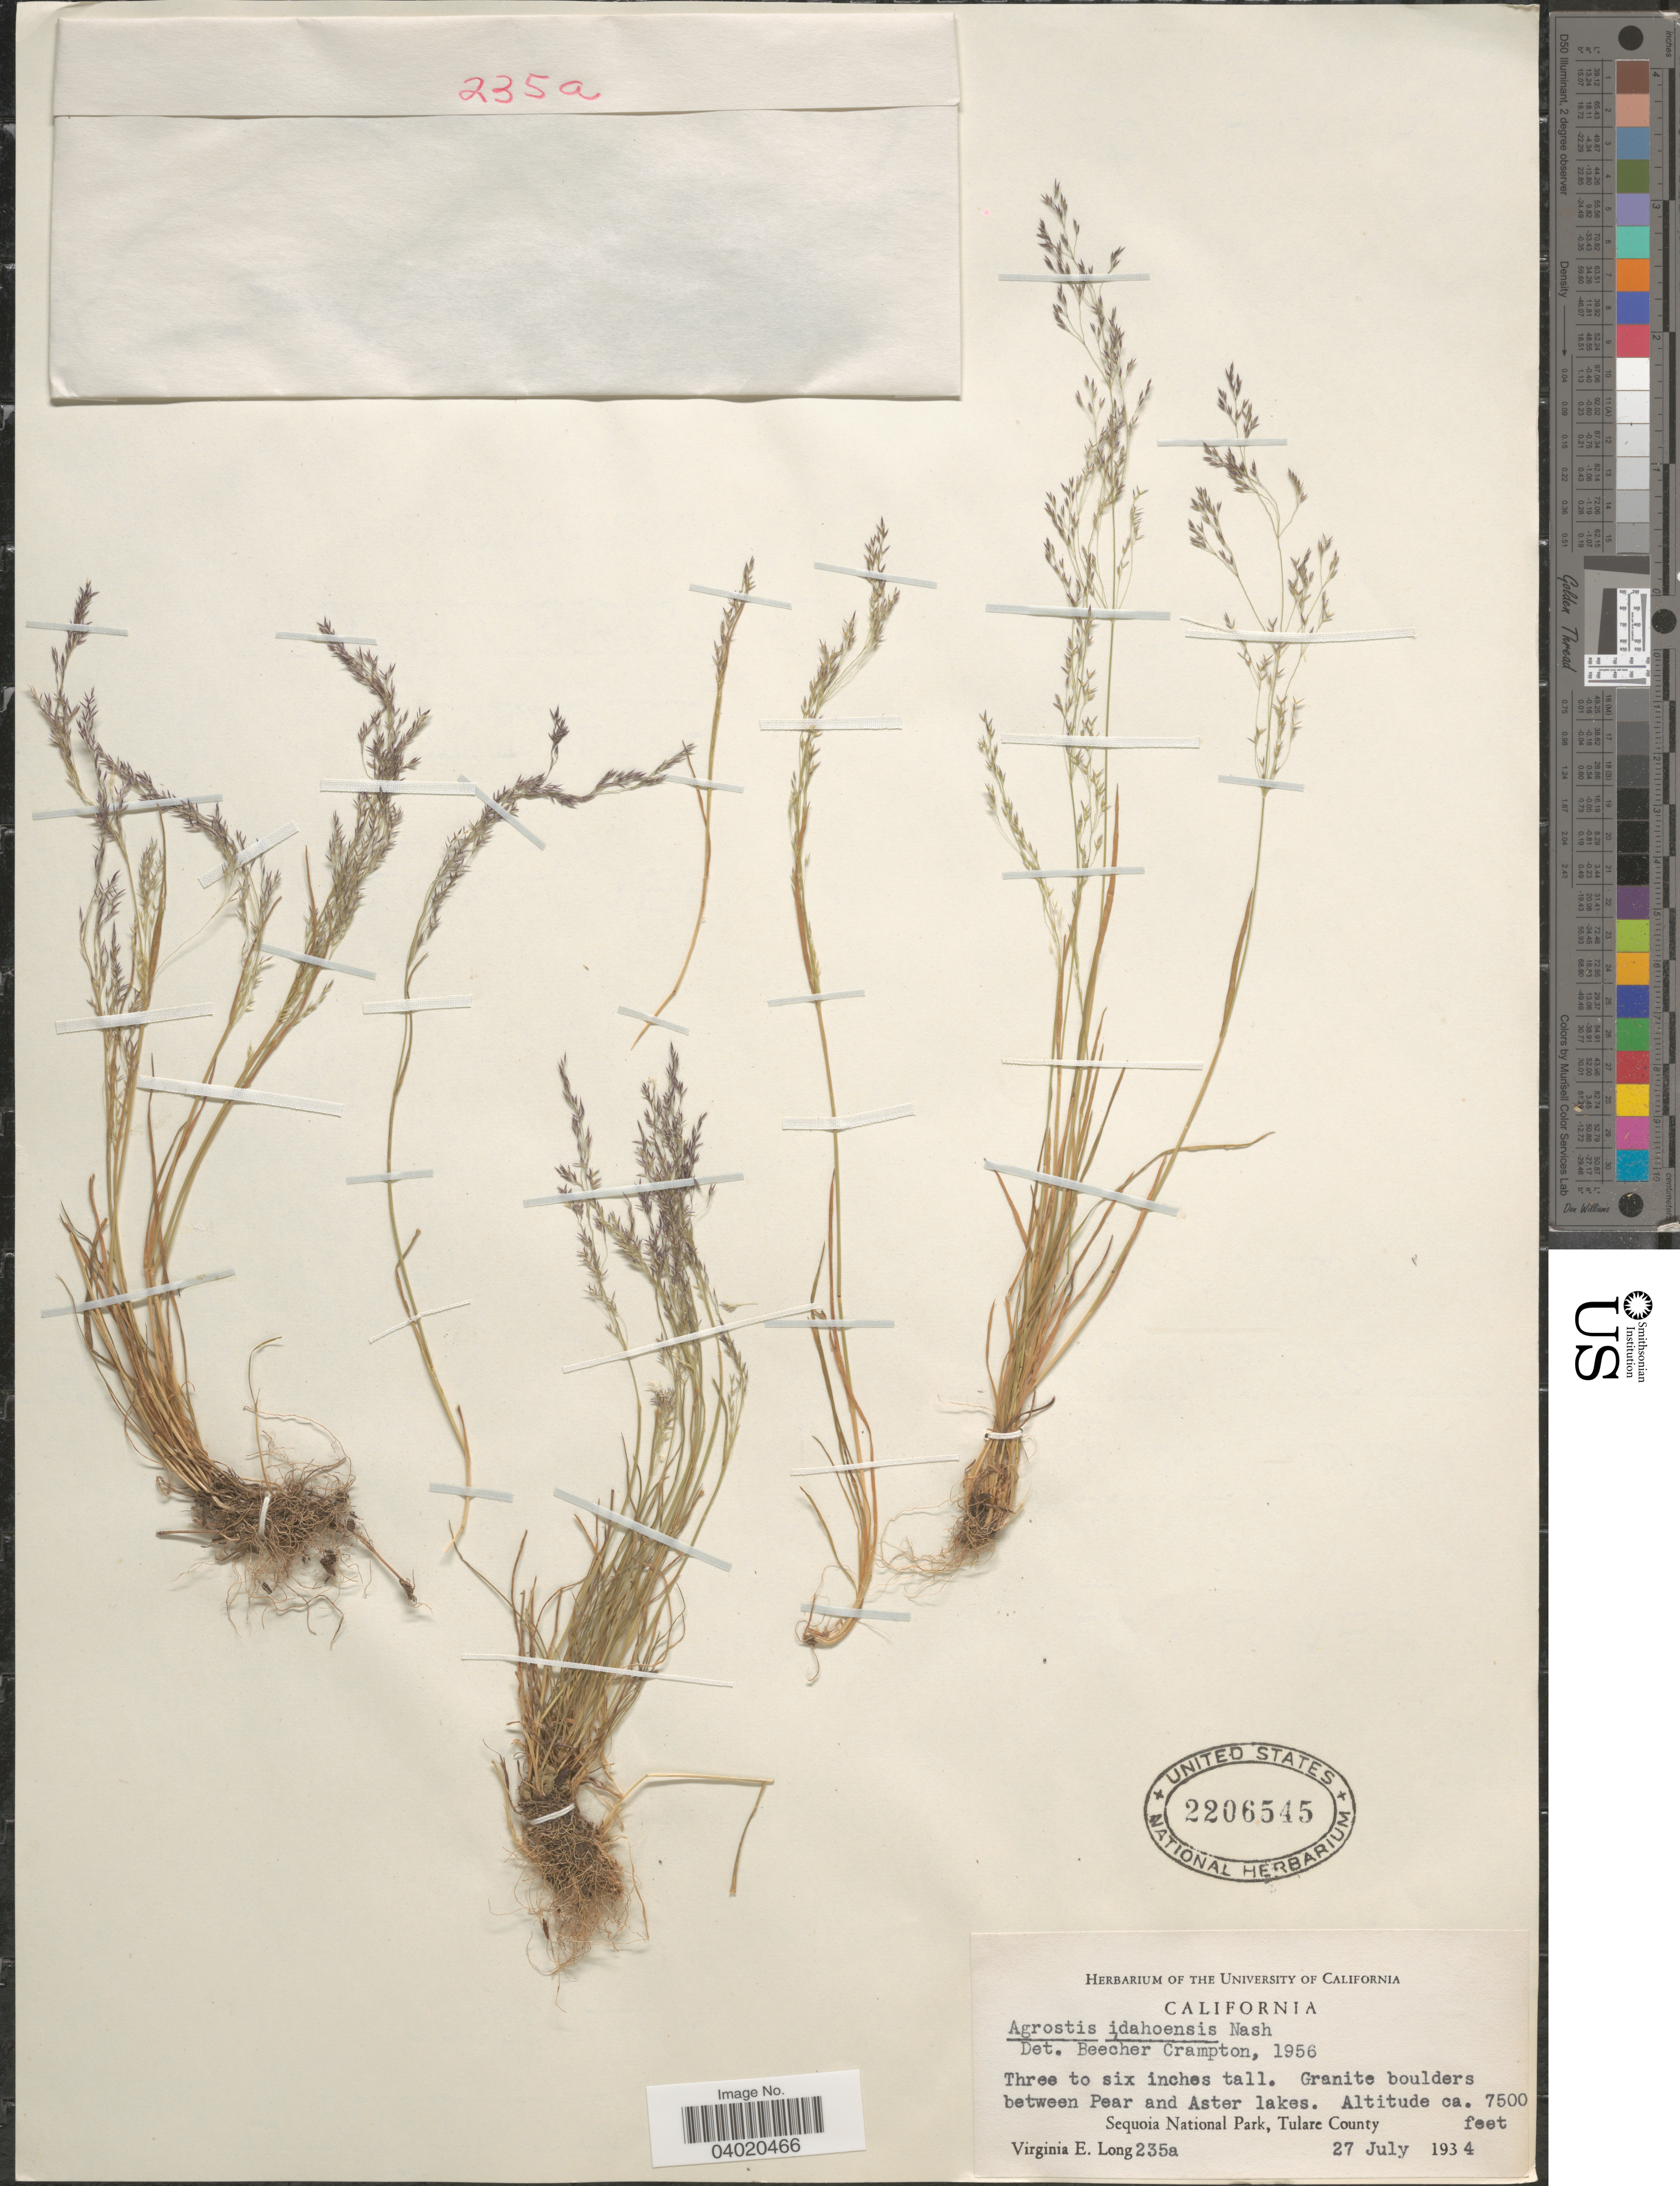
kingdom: Plantae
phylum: Tracheophyta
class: Liliopsida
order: Poales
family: Poaceae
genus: Agrostis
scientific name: Agrostis idahoensis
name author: Nash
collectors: V. Long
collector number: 235a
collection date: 1934-07-27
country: United States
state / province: California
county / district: Tulare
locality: Granite boulders between Pear and Aster lakes. Sequoia National Park, Tulare County.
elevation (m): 2286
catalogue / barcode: US 2206545